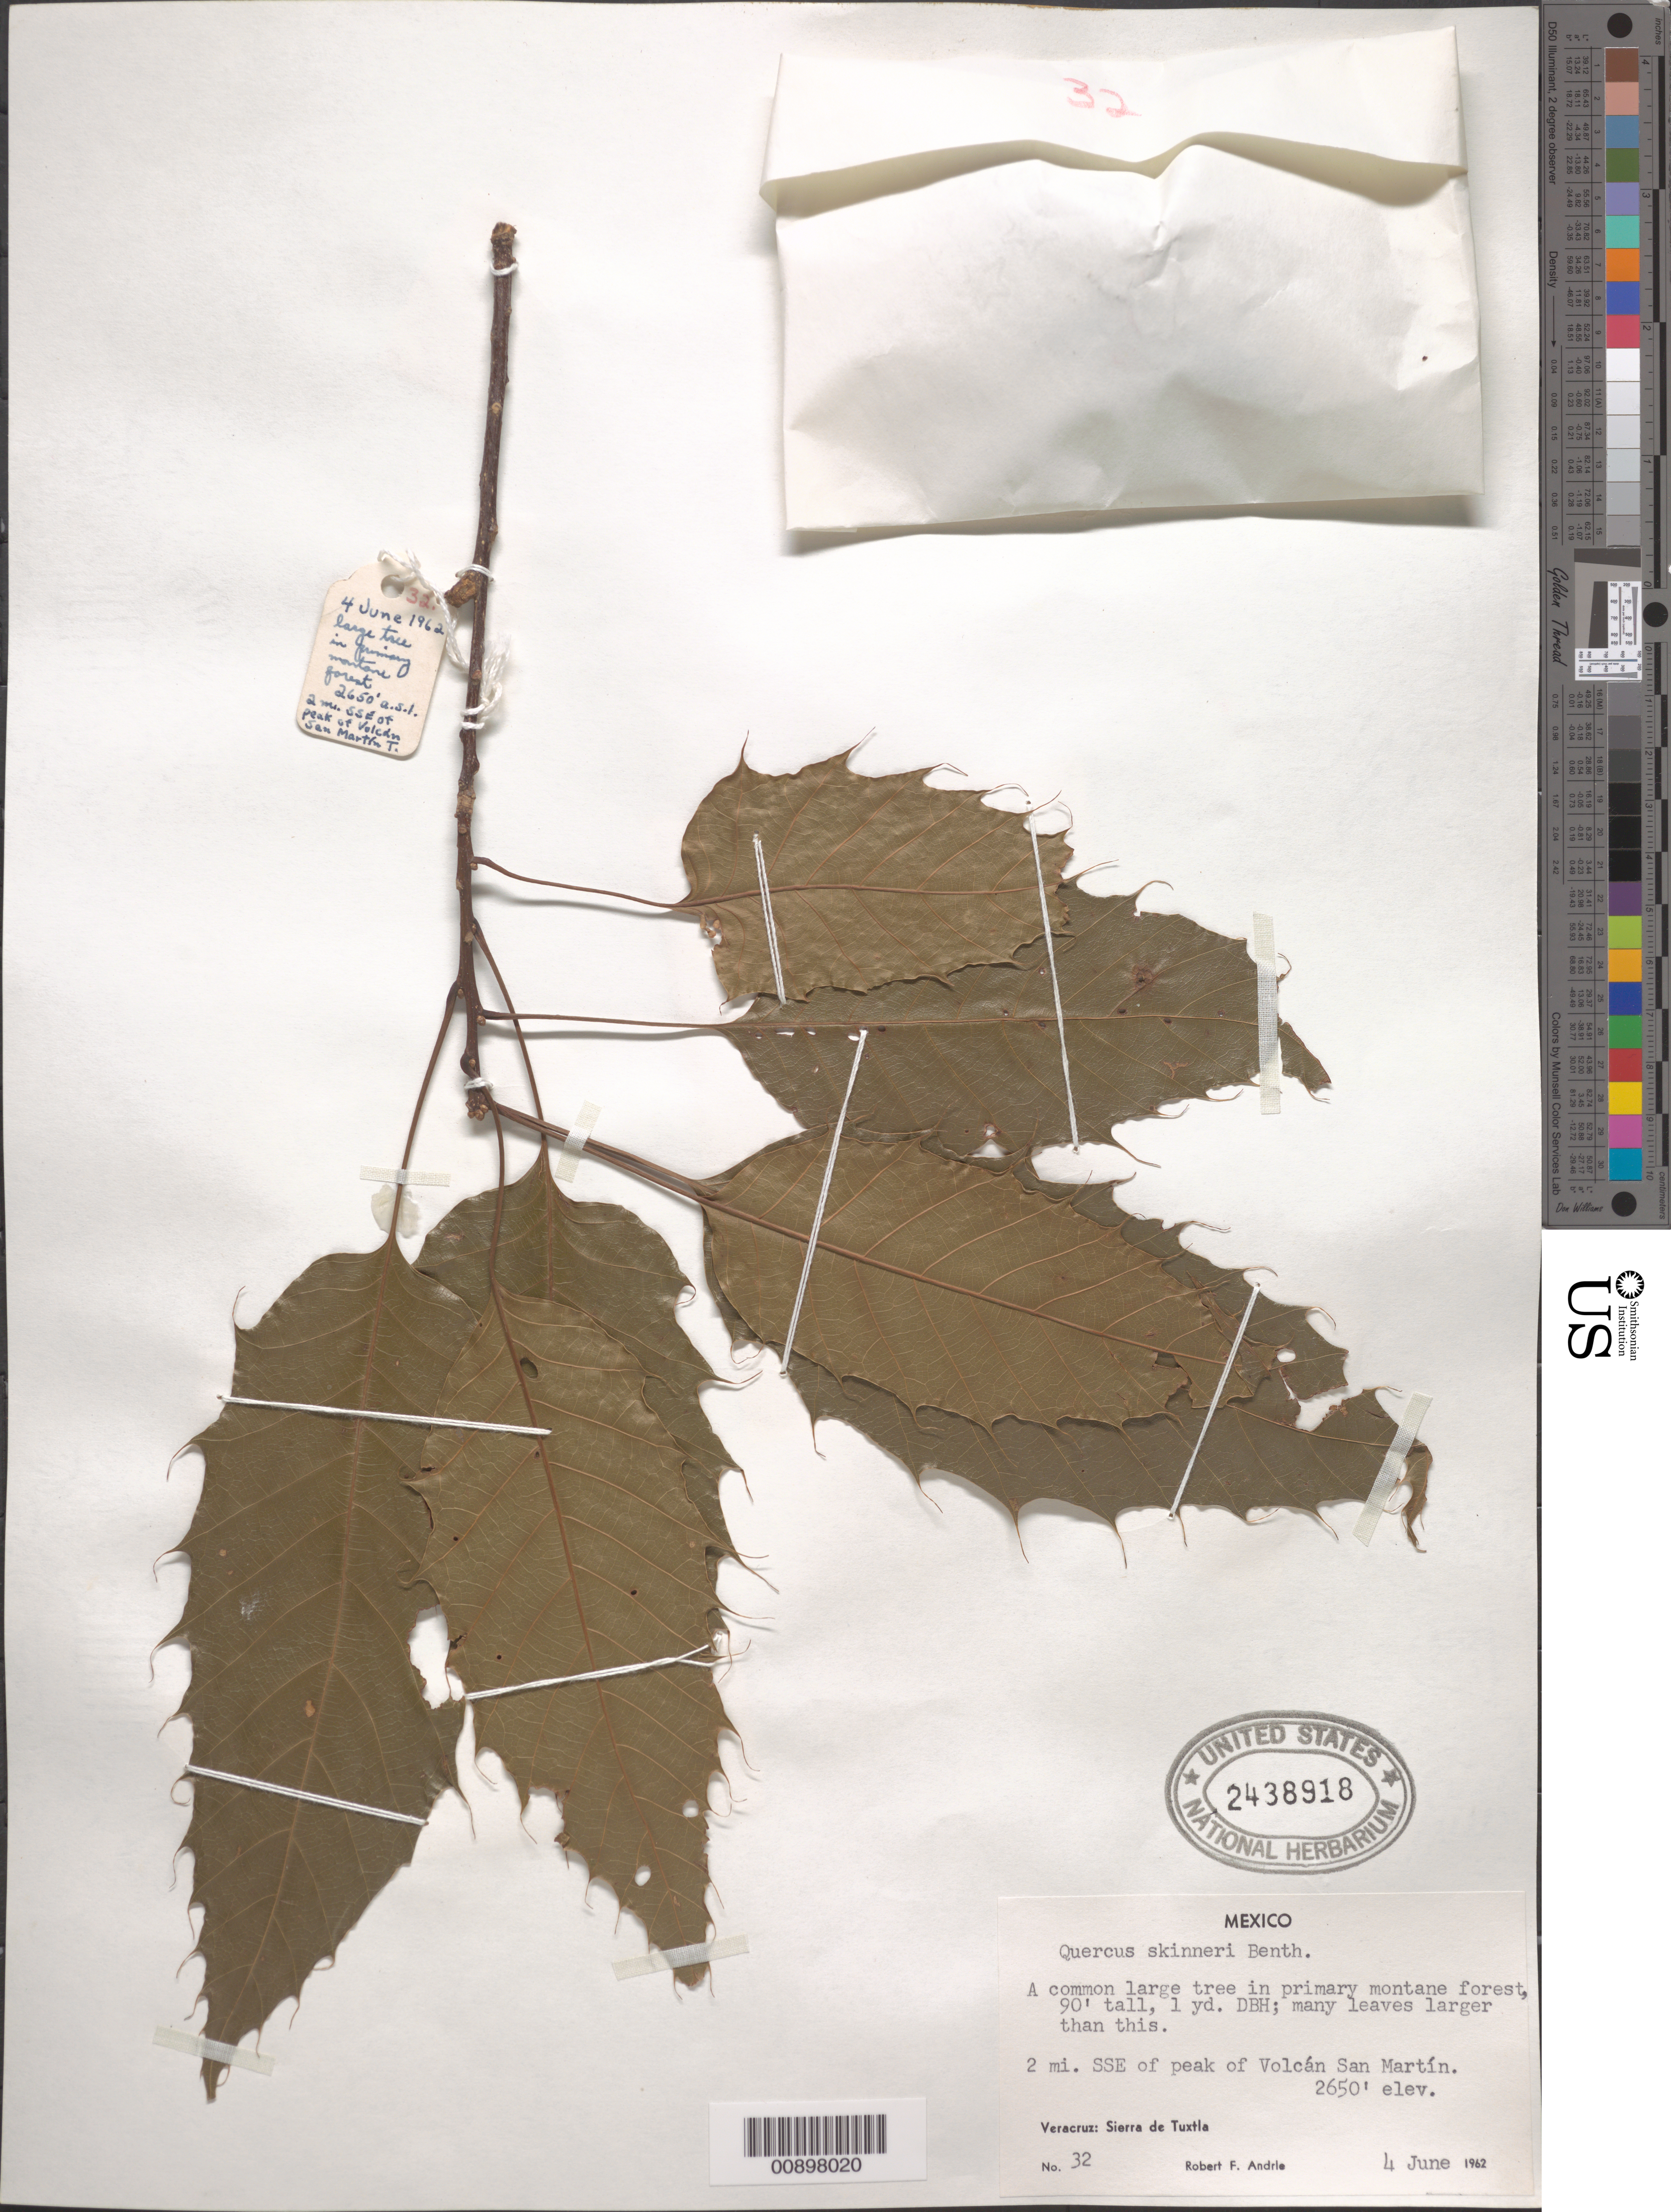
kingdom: Plantae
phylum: Tracheophyta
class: Magnoliopsida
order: Fagales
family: Fagaceae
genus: Quercus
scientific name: Quercus skinneri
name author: Benth.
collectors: R. Andrle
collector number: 32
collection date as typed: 04 Jun 1962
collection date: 1962-06-04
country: Mexico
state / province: Veracruz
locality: Veracruz: Sierra de Tuxtla: 2 mi. SSE of peak of Volcán San Martín.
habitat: In primary montane forest.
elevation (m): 808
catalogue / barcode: US 2438918